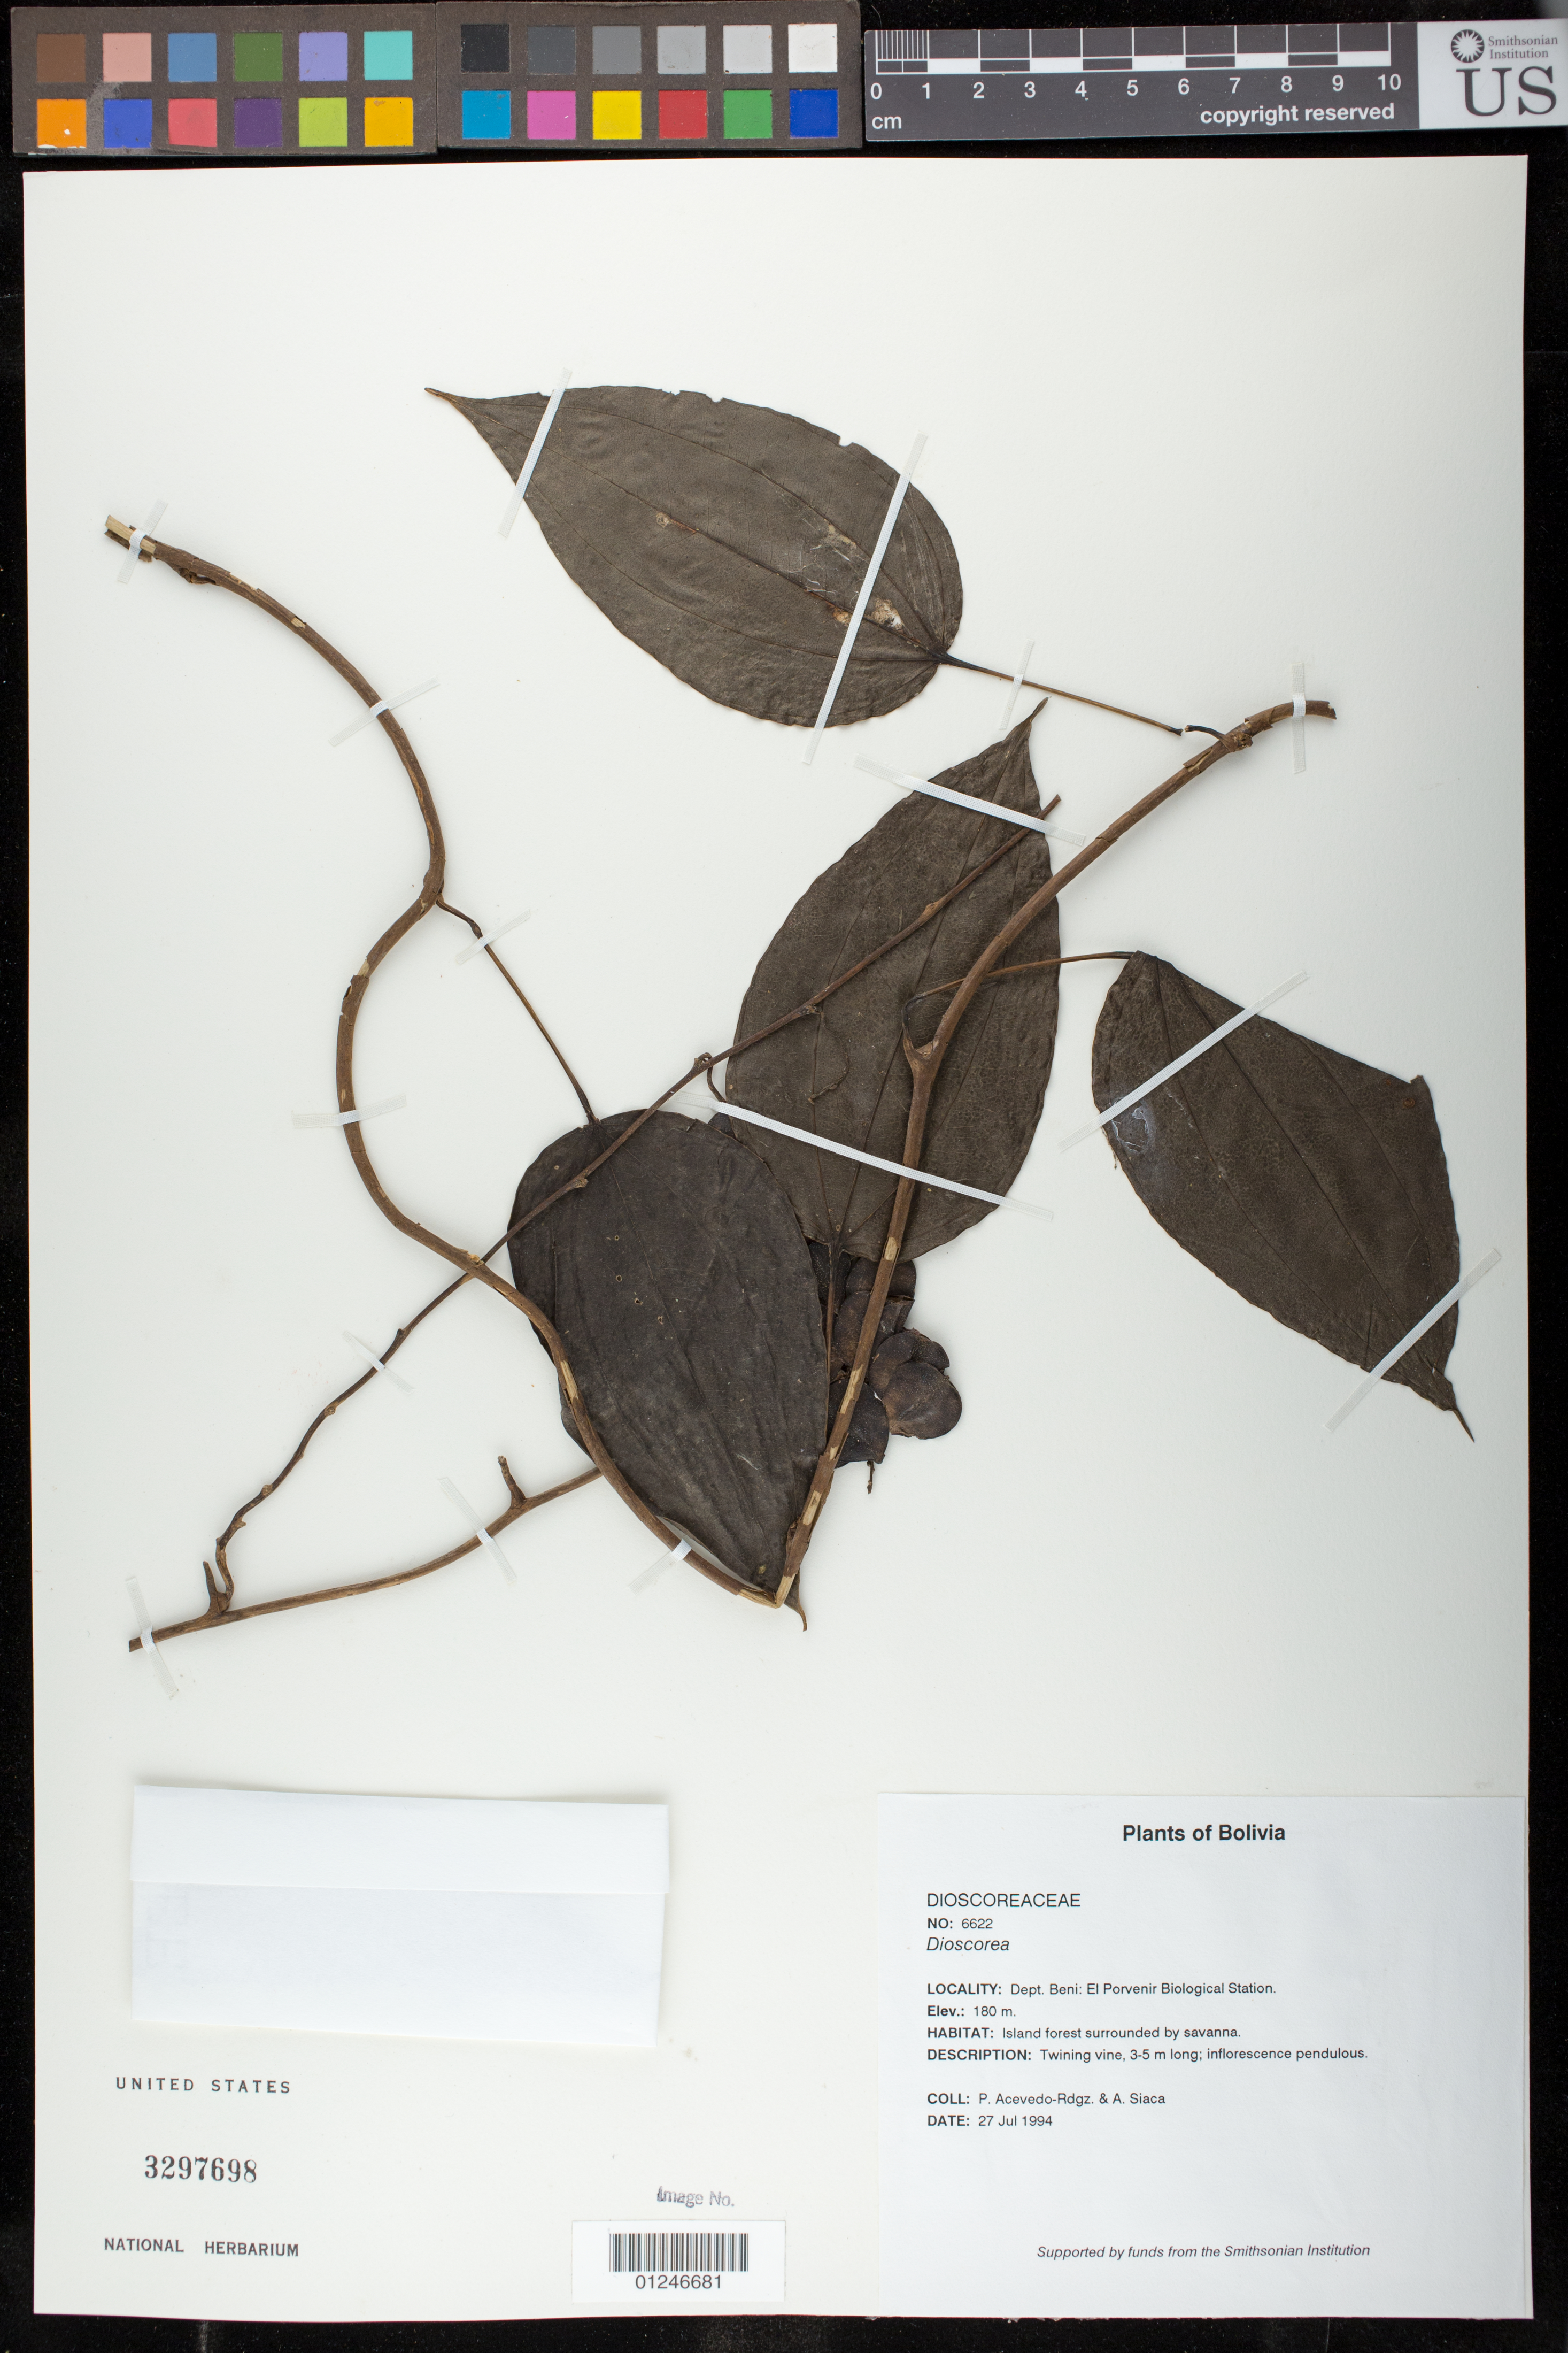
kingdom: Plantae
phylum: Tracheophyta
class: Liliopsida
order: Dioscoreales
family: Dioscoreaceae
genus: Dioscorea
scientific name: Dioscorea sp.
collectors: P. Acevedo-Rodr. & A. Siaca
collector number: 6622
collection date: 1994-07-27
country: Bolivia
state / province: Beni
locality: Dept. Beni; El Porvenir Biological Station.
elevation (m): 180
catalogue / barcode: US 3297698